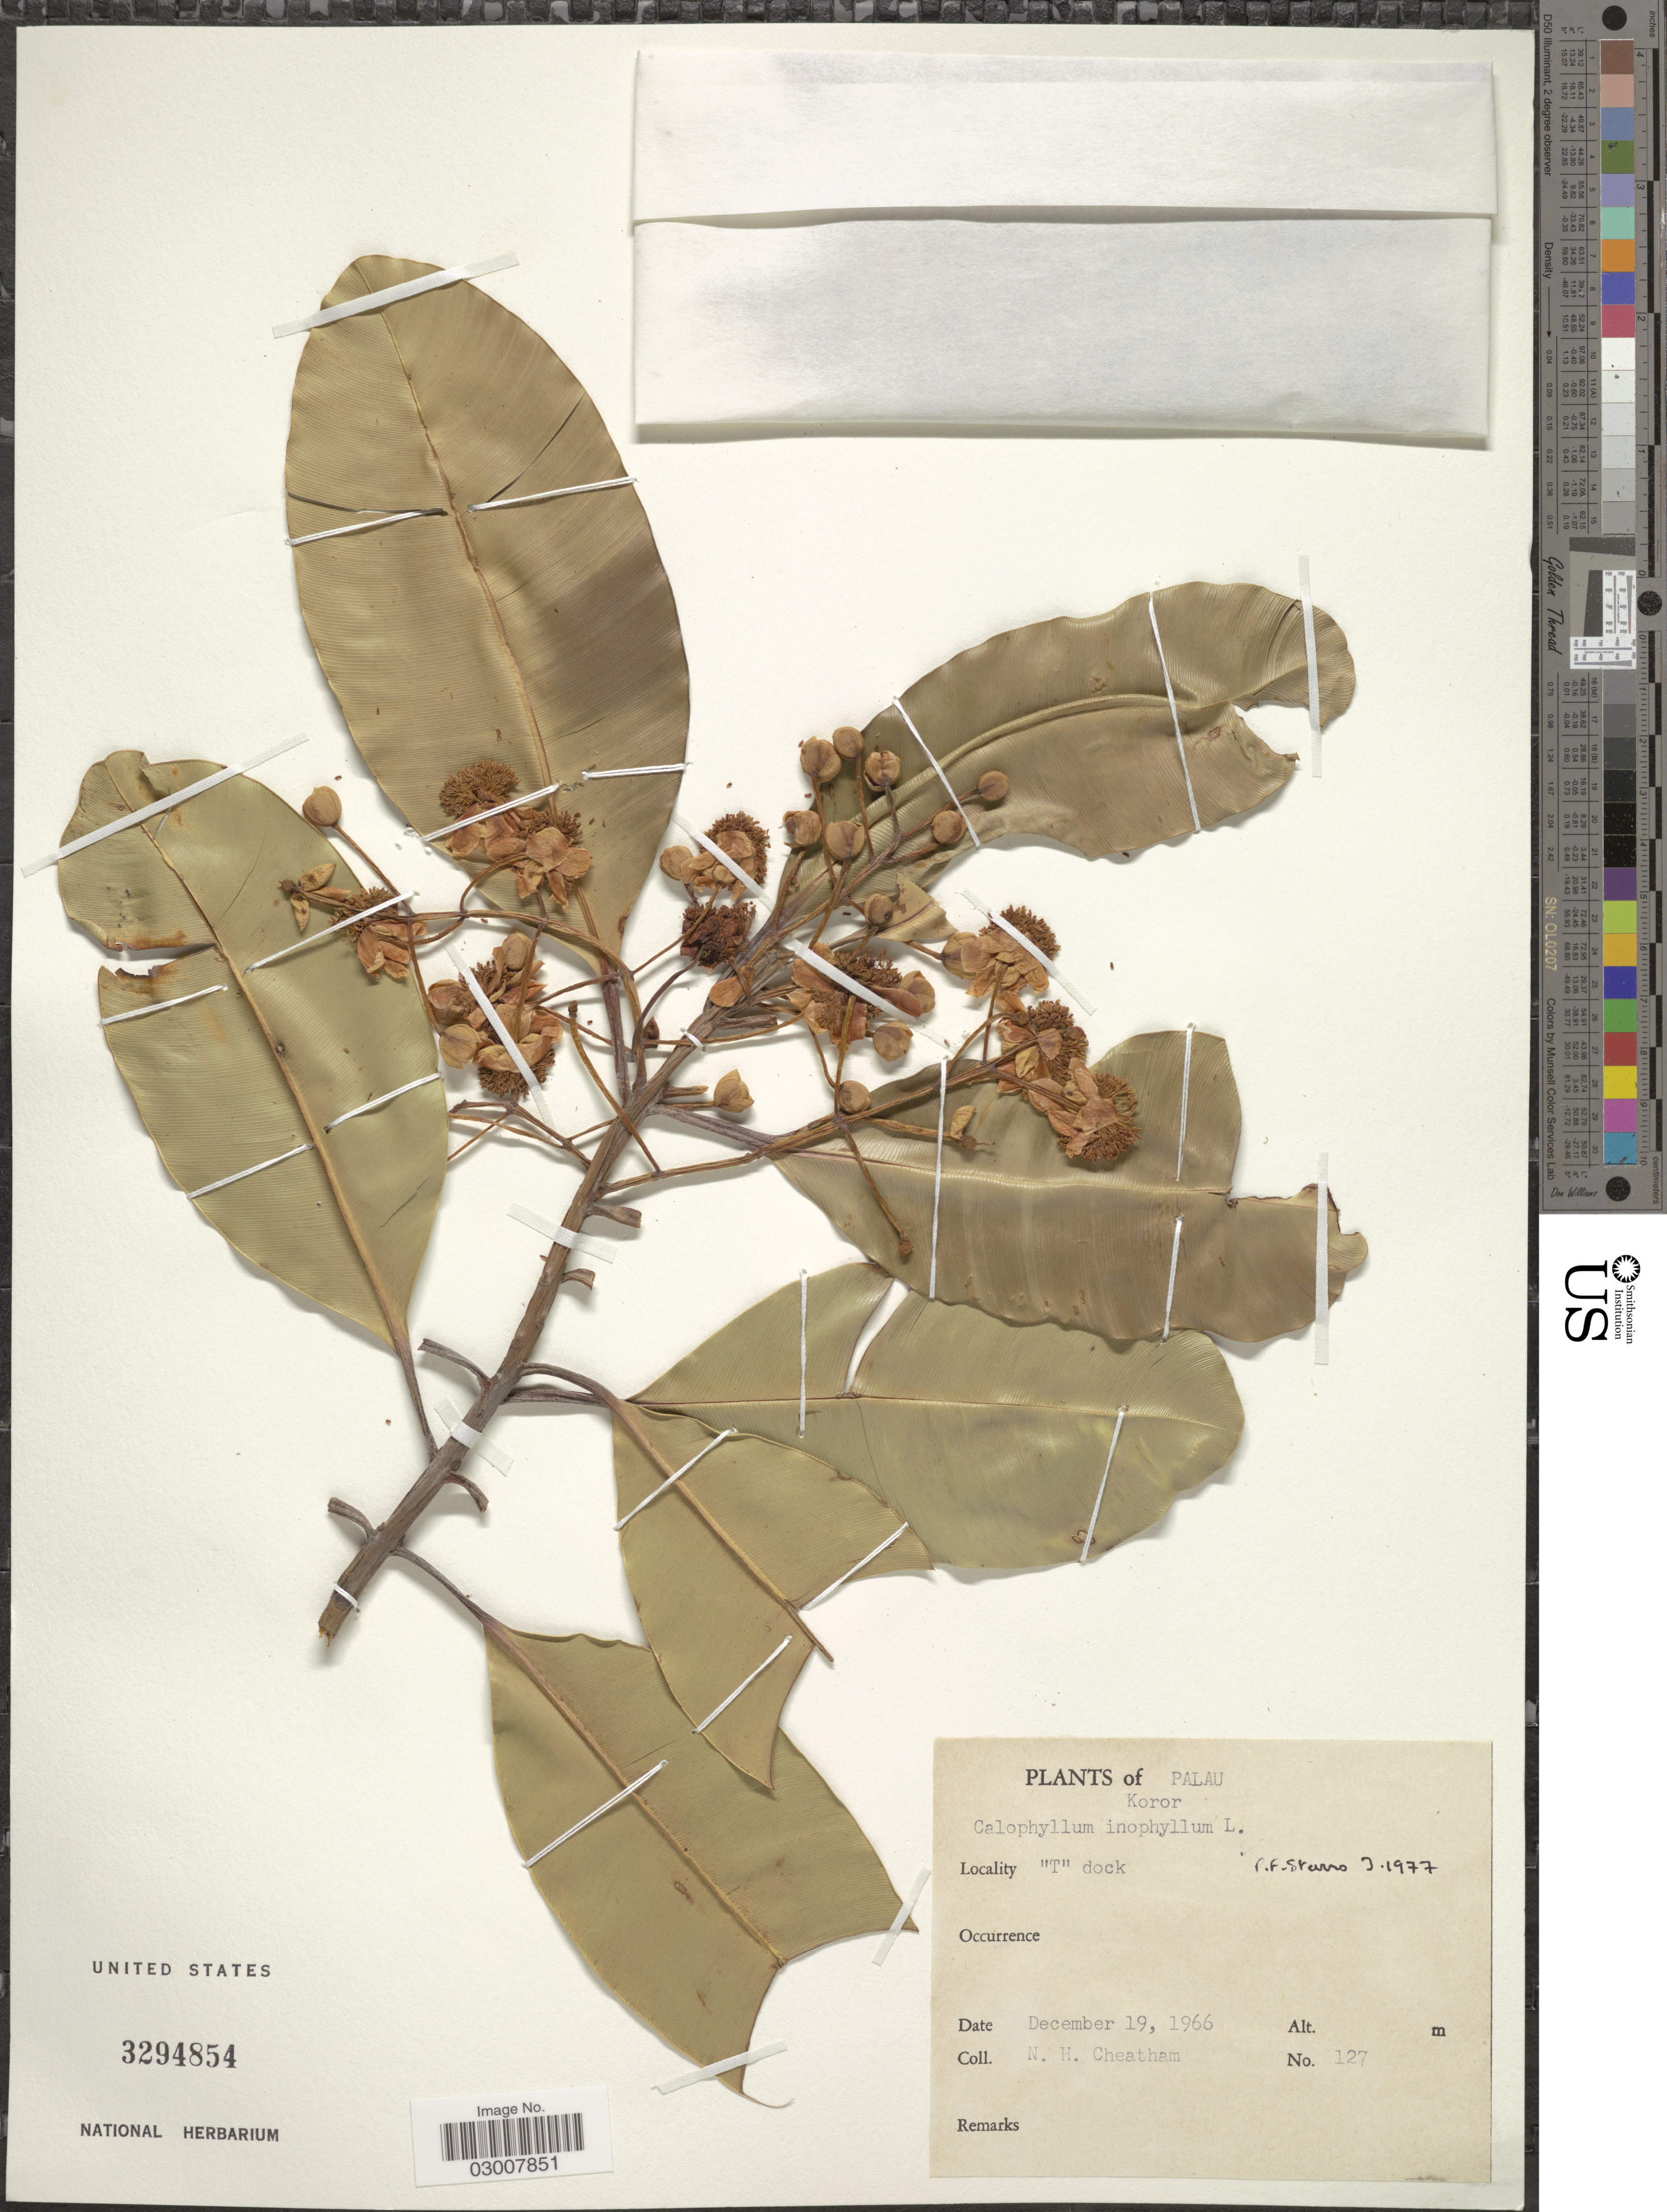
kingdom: Plantae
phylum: Tracheophyta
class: Magnoliopsida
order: Malpighiales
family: Calophyllaceae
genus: Calophyllum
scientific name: Calophyllum inophyllum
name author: L.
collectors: N. H. Cheatham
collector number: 127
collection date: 1966-12-19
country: Palau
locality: Palau, Koror. "T" dock.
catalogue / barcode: US 3294854